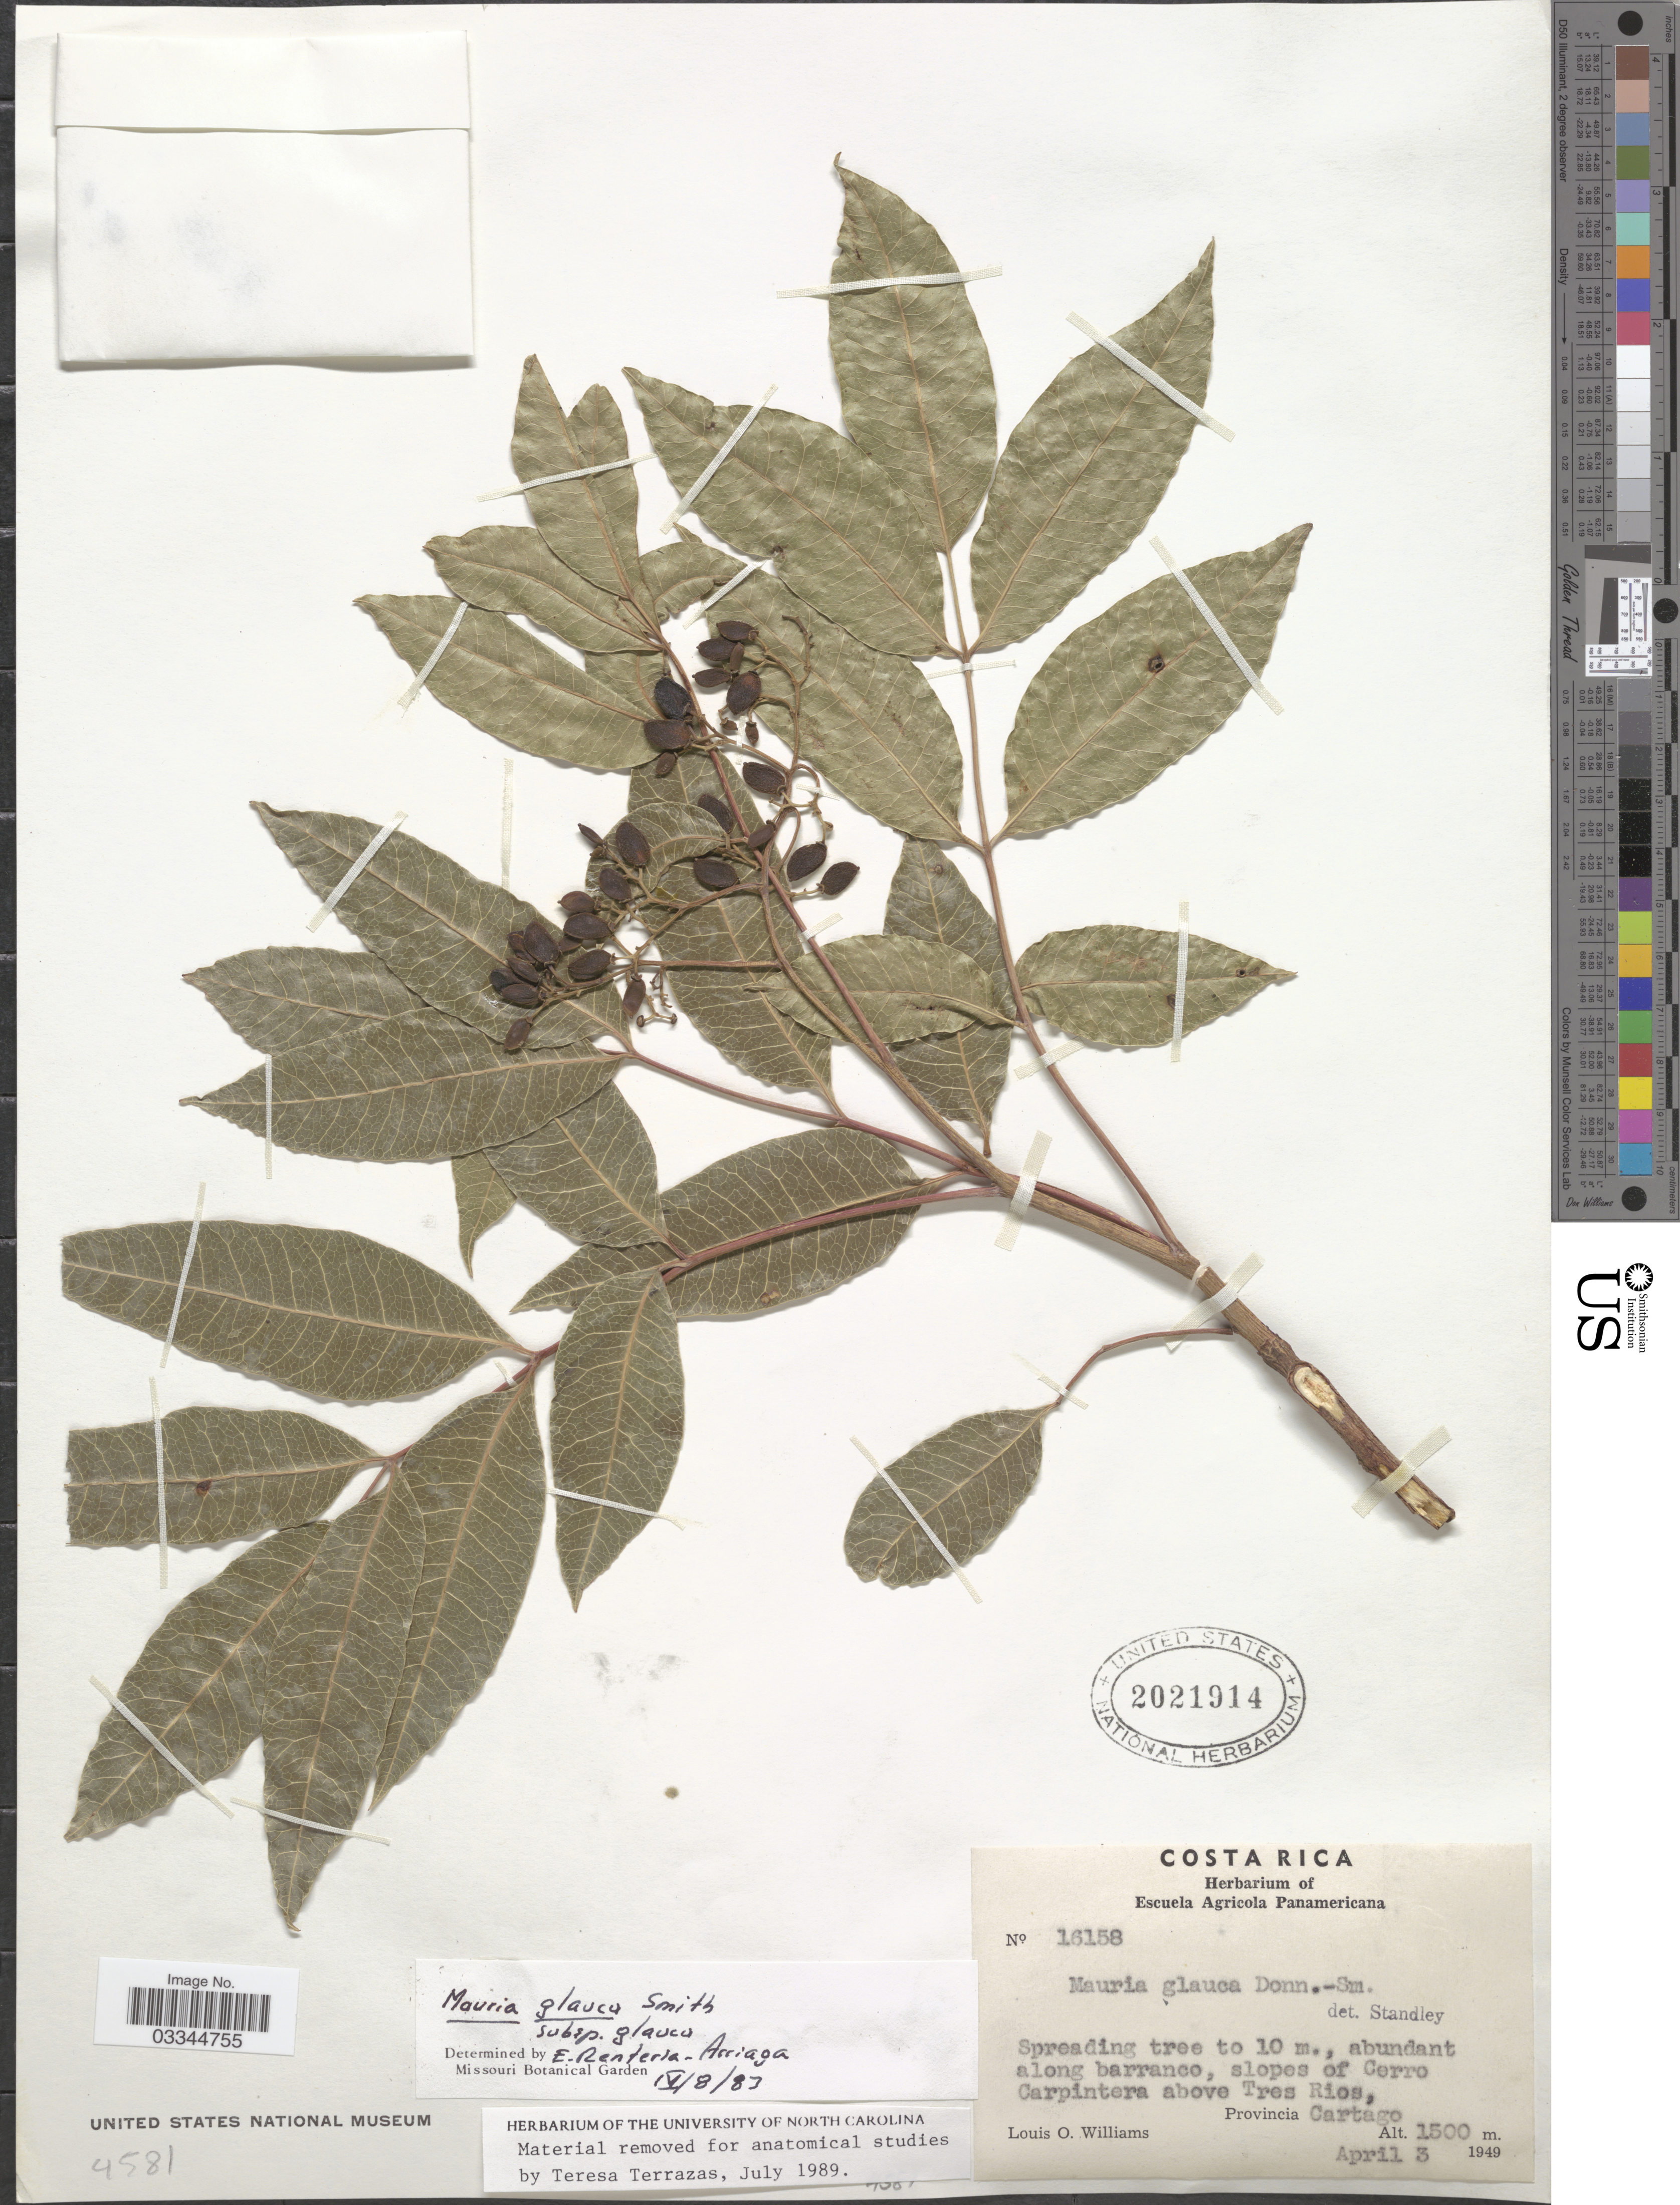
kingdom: Plantae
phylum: Tracheophyta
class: Magnoliopsida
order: Sapindales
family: Anacardiaceae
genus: Mauria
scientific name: Mauria glauca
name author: Donn. Sm.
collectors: L. O. Williams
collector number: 16158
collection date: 1949-04-03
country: Costa Rica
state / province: Cartago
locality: Abundant along barranco, slopes of Cerro Carpintera above Tres Rios.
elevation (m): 1500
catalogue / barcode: US 2021914